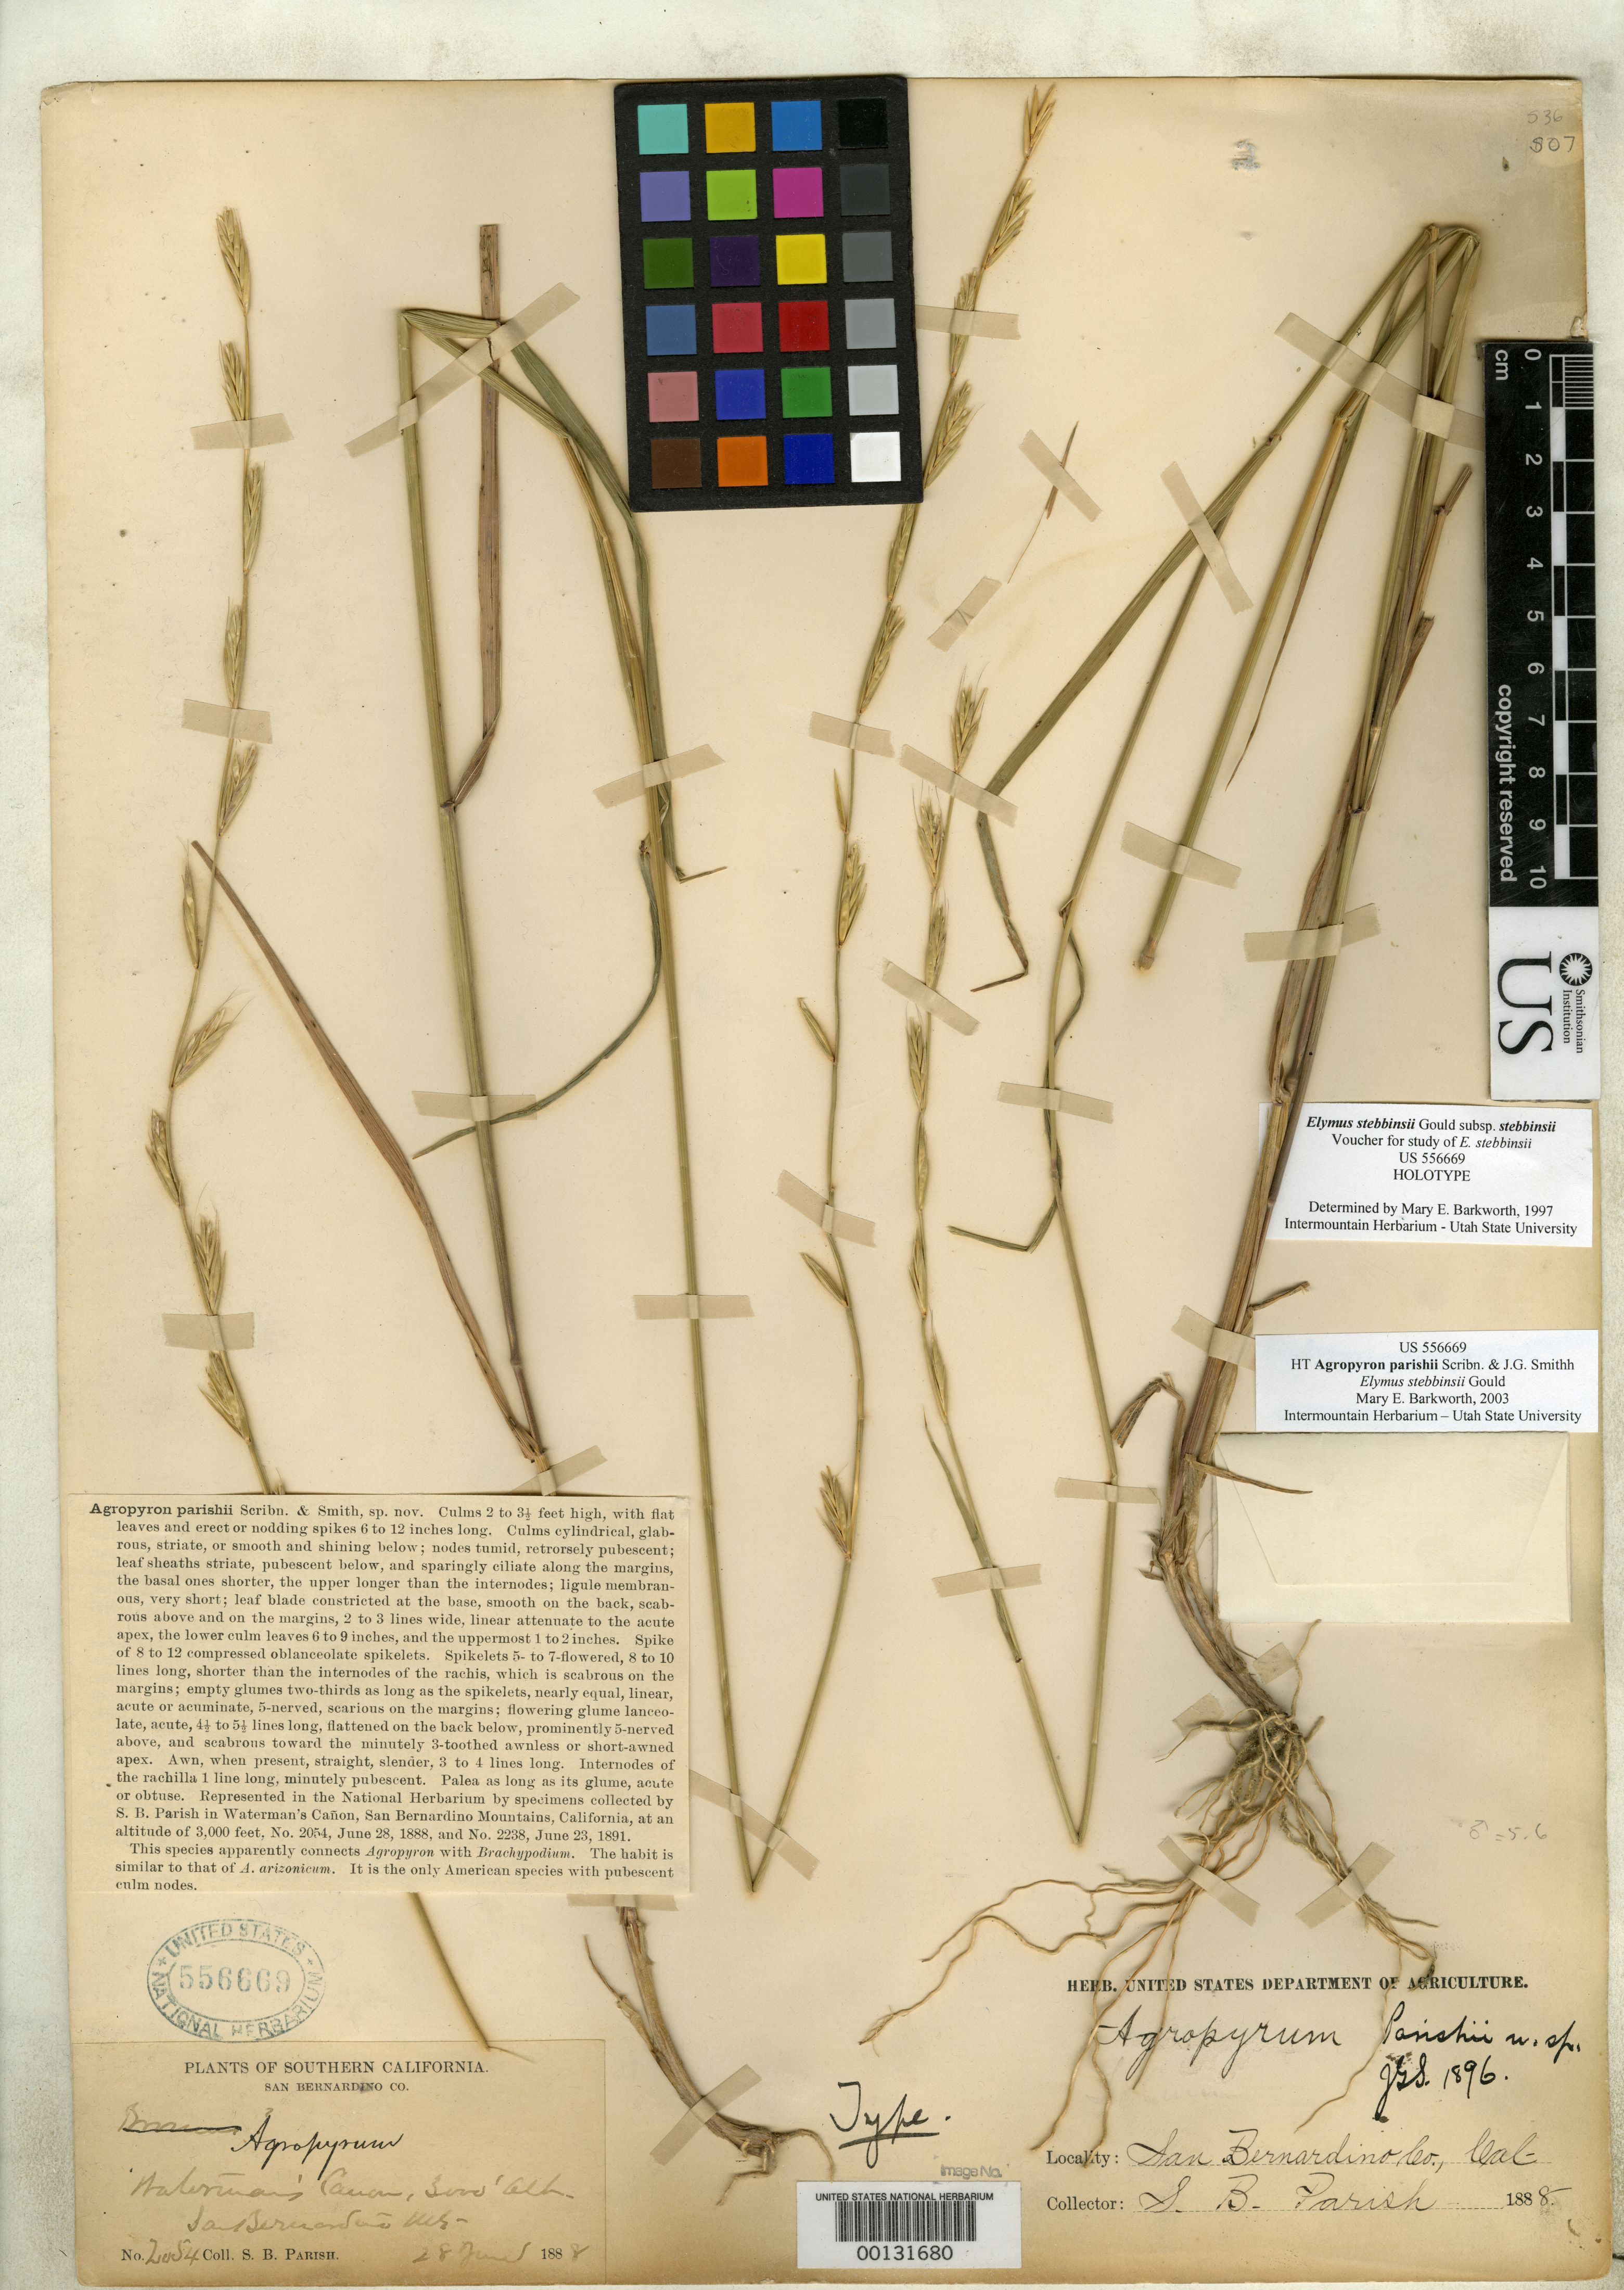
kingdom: Plantae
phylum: Tracheophyta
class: Liliopsida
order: Poales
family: Poaceae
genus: Agropyron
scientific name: Agropyron parishii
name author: Scribn. & J.G. Sm.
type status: Holotype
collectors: S. B. Parish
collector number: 2054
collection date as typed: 28 Jun 1888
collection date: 1888-06-28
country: United States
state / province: California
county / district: San Bernardino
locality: Waterman's Canyon.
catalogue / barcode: US 556669